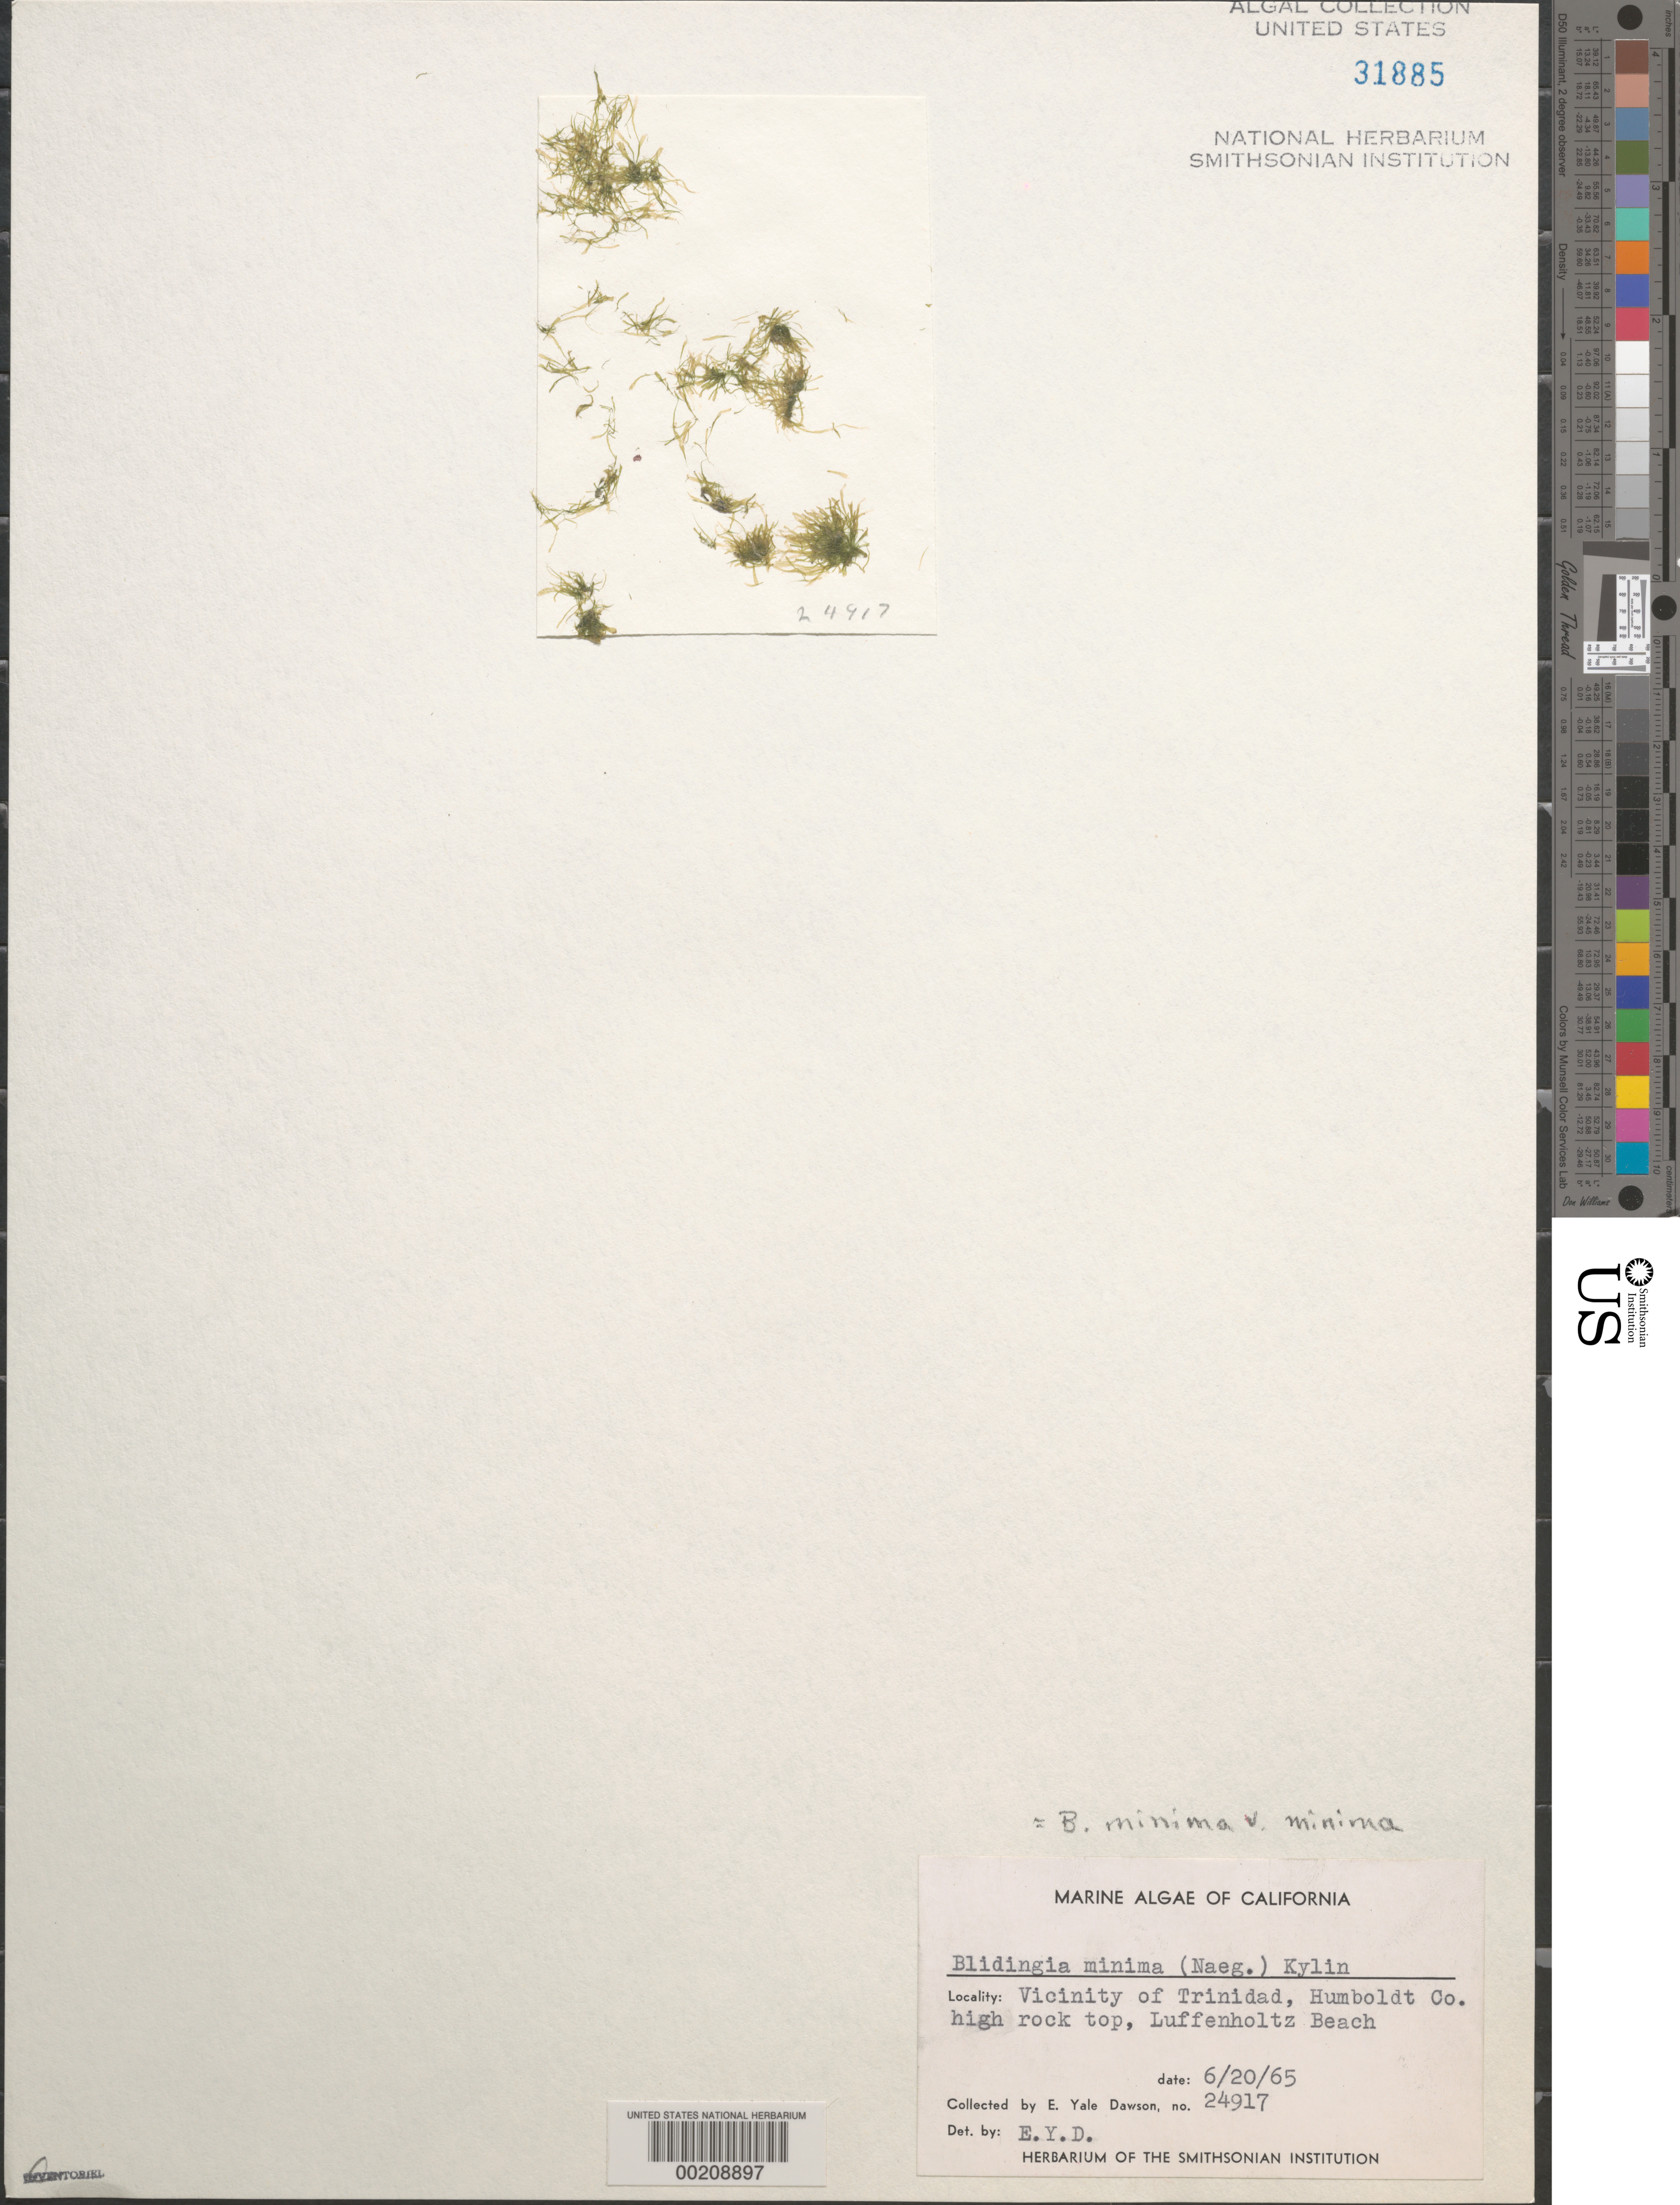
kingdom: Plantae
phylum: Chlorophyta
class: Ulvophyceae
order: Ulvales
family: Kornmanniaceae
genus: Blidingia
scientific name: Blidingia minima var. minima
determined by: Dawson, E. Y.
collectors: E. Y. Dawson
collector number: EYD 24917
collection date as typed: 20 Jun 1965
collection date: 1965-06-20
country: United States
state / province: California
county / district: Humboldt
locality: Luffenholtz Beach, Trinidad area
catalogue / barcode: US 31885